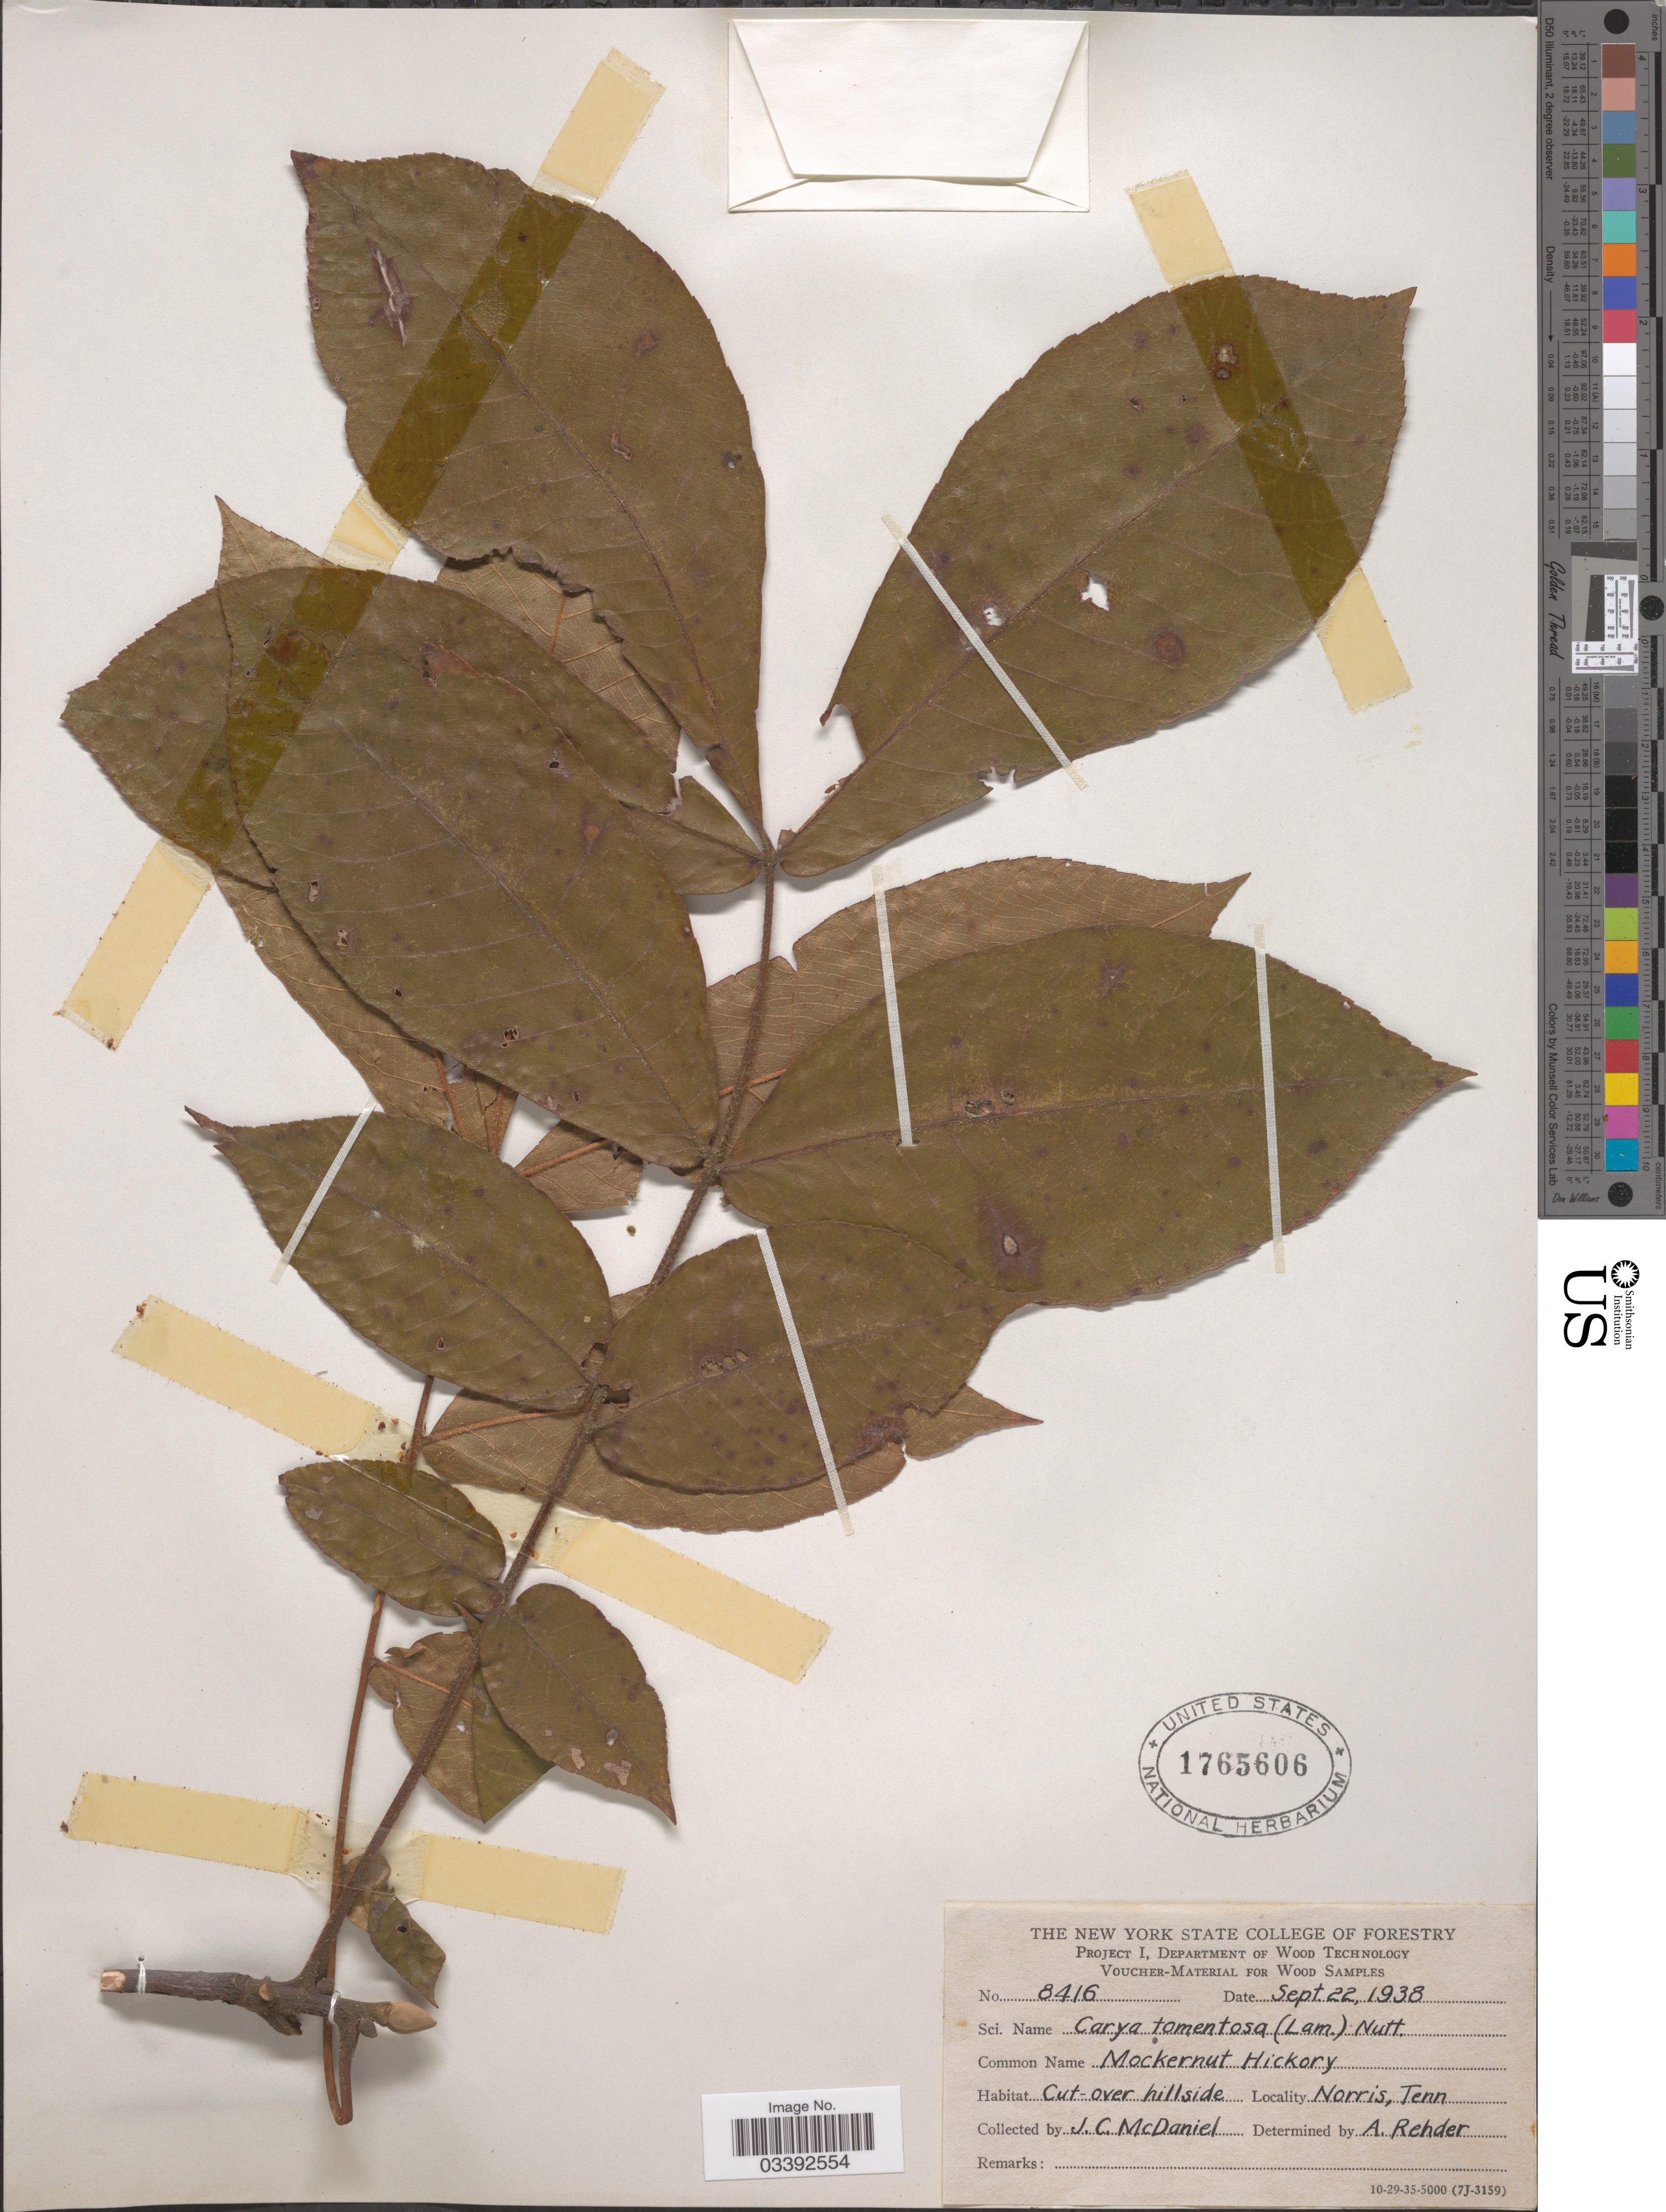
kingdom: Plantae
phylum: Tracheophyta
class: Magnoliopsida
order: Fagales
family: Juglandaceae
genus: Carya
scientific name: Carya tomentosa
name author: (Lam.) Nutt.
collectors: J. C. McDaniel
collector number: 8416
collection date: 1938-09-22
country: United States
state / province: Tennessee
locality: Norris.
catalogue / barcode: US 1765606